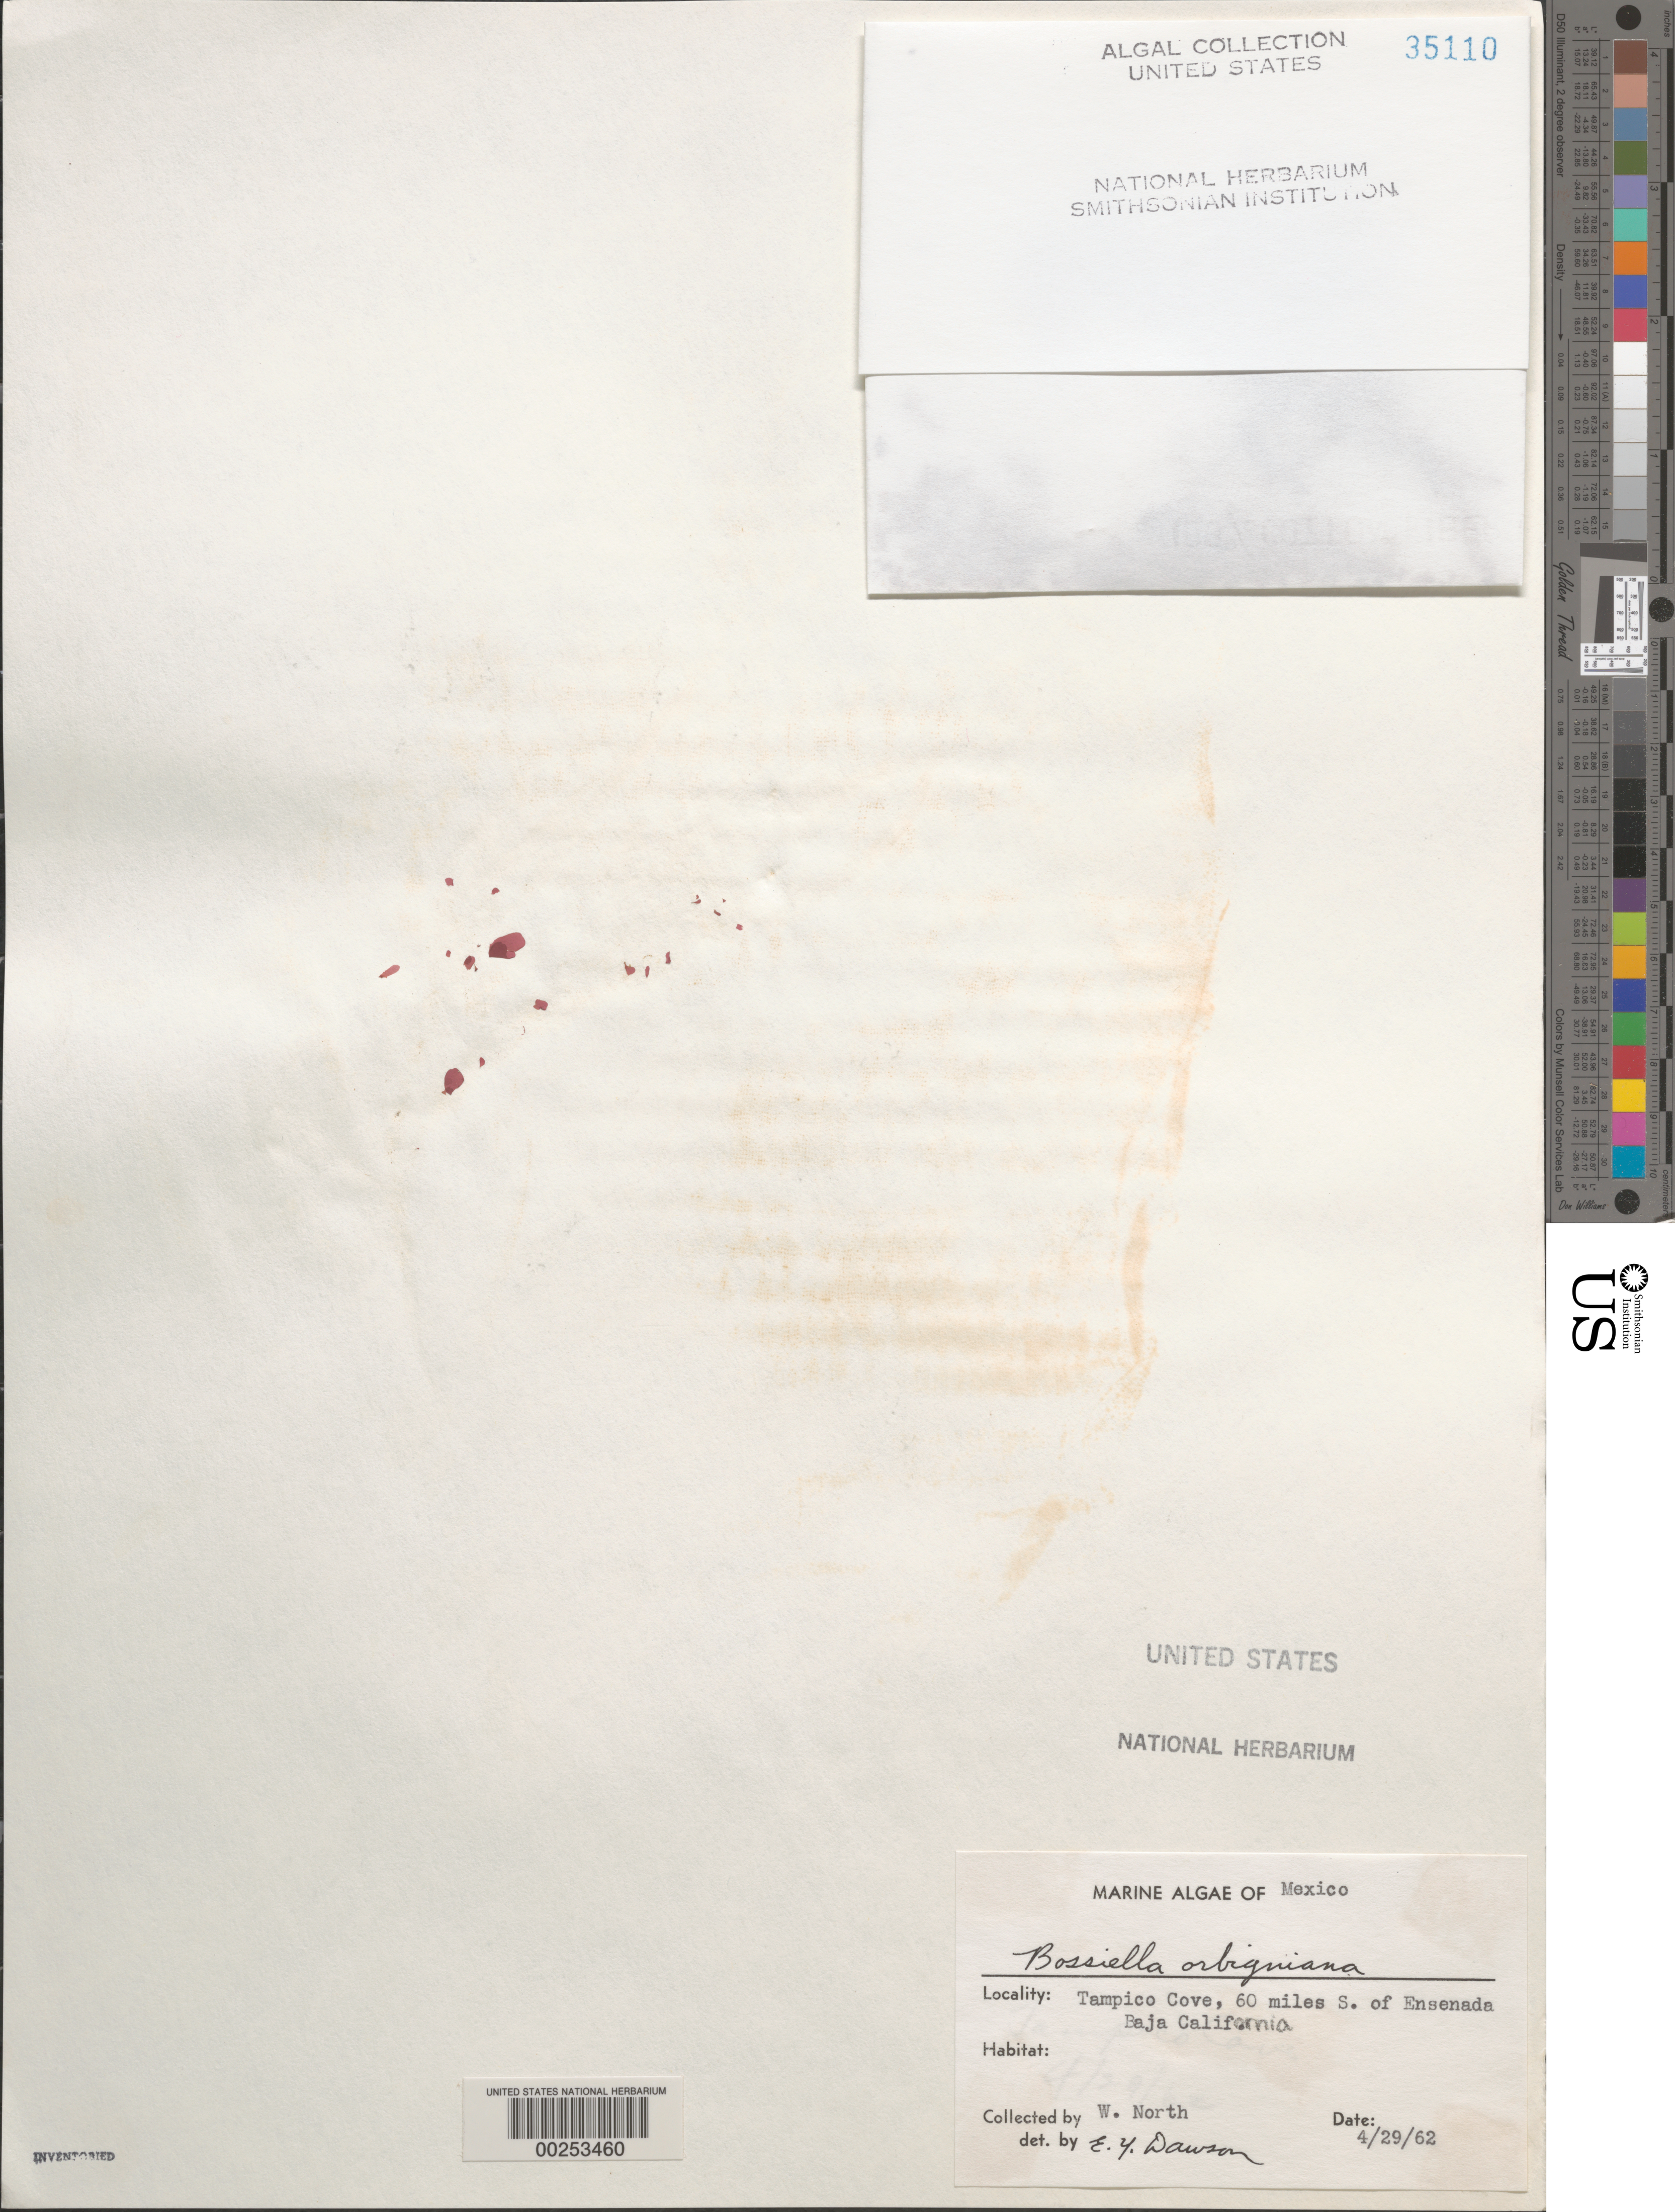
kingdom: Plantae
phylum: Rhodophyta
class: Florideophyceae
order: Corallinales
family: Corallinaceae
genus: Bossiella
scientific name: Bossiella orbigniana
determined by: Dawson, E. Y.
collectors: W. North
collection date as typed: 29 Apr 1962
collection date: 1962-04-29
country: Mexico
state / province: Baja California Norte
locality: Tampico Cove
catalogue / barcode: US 35110